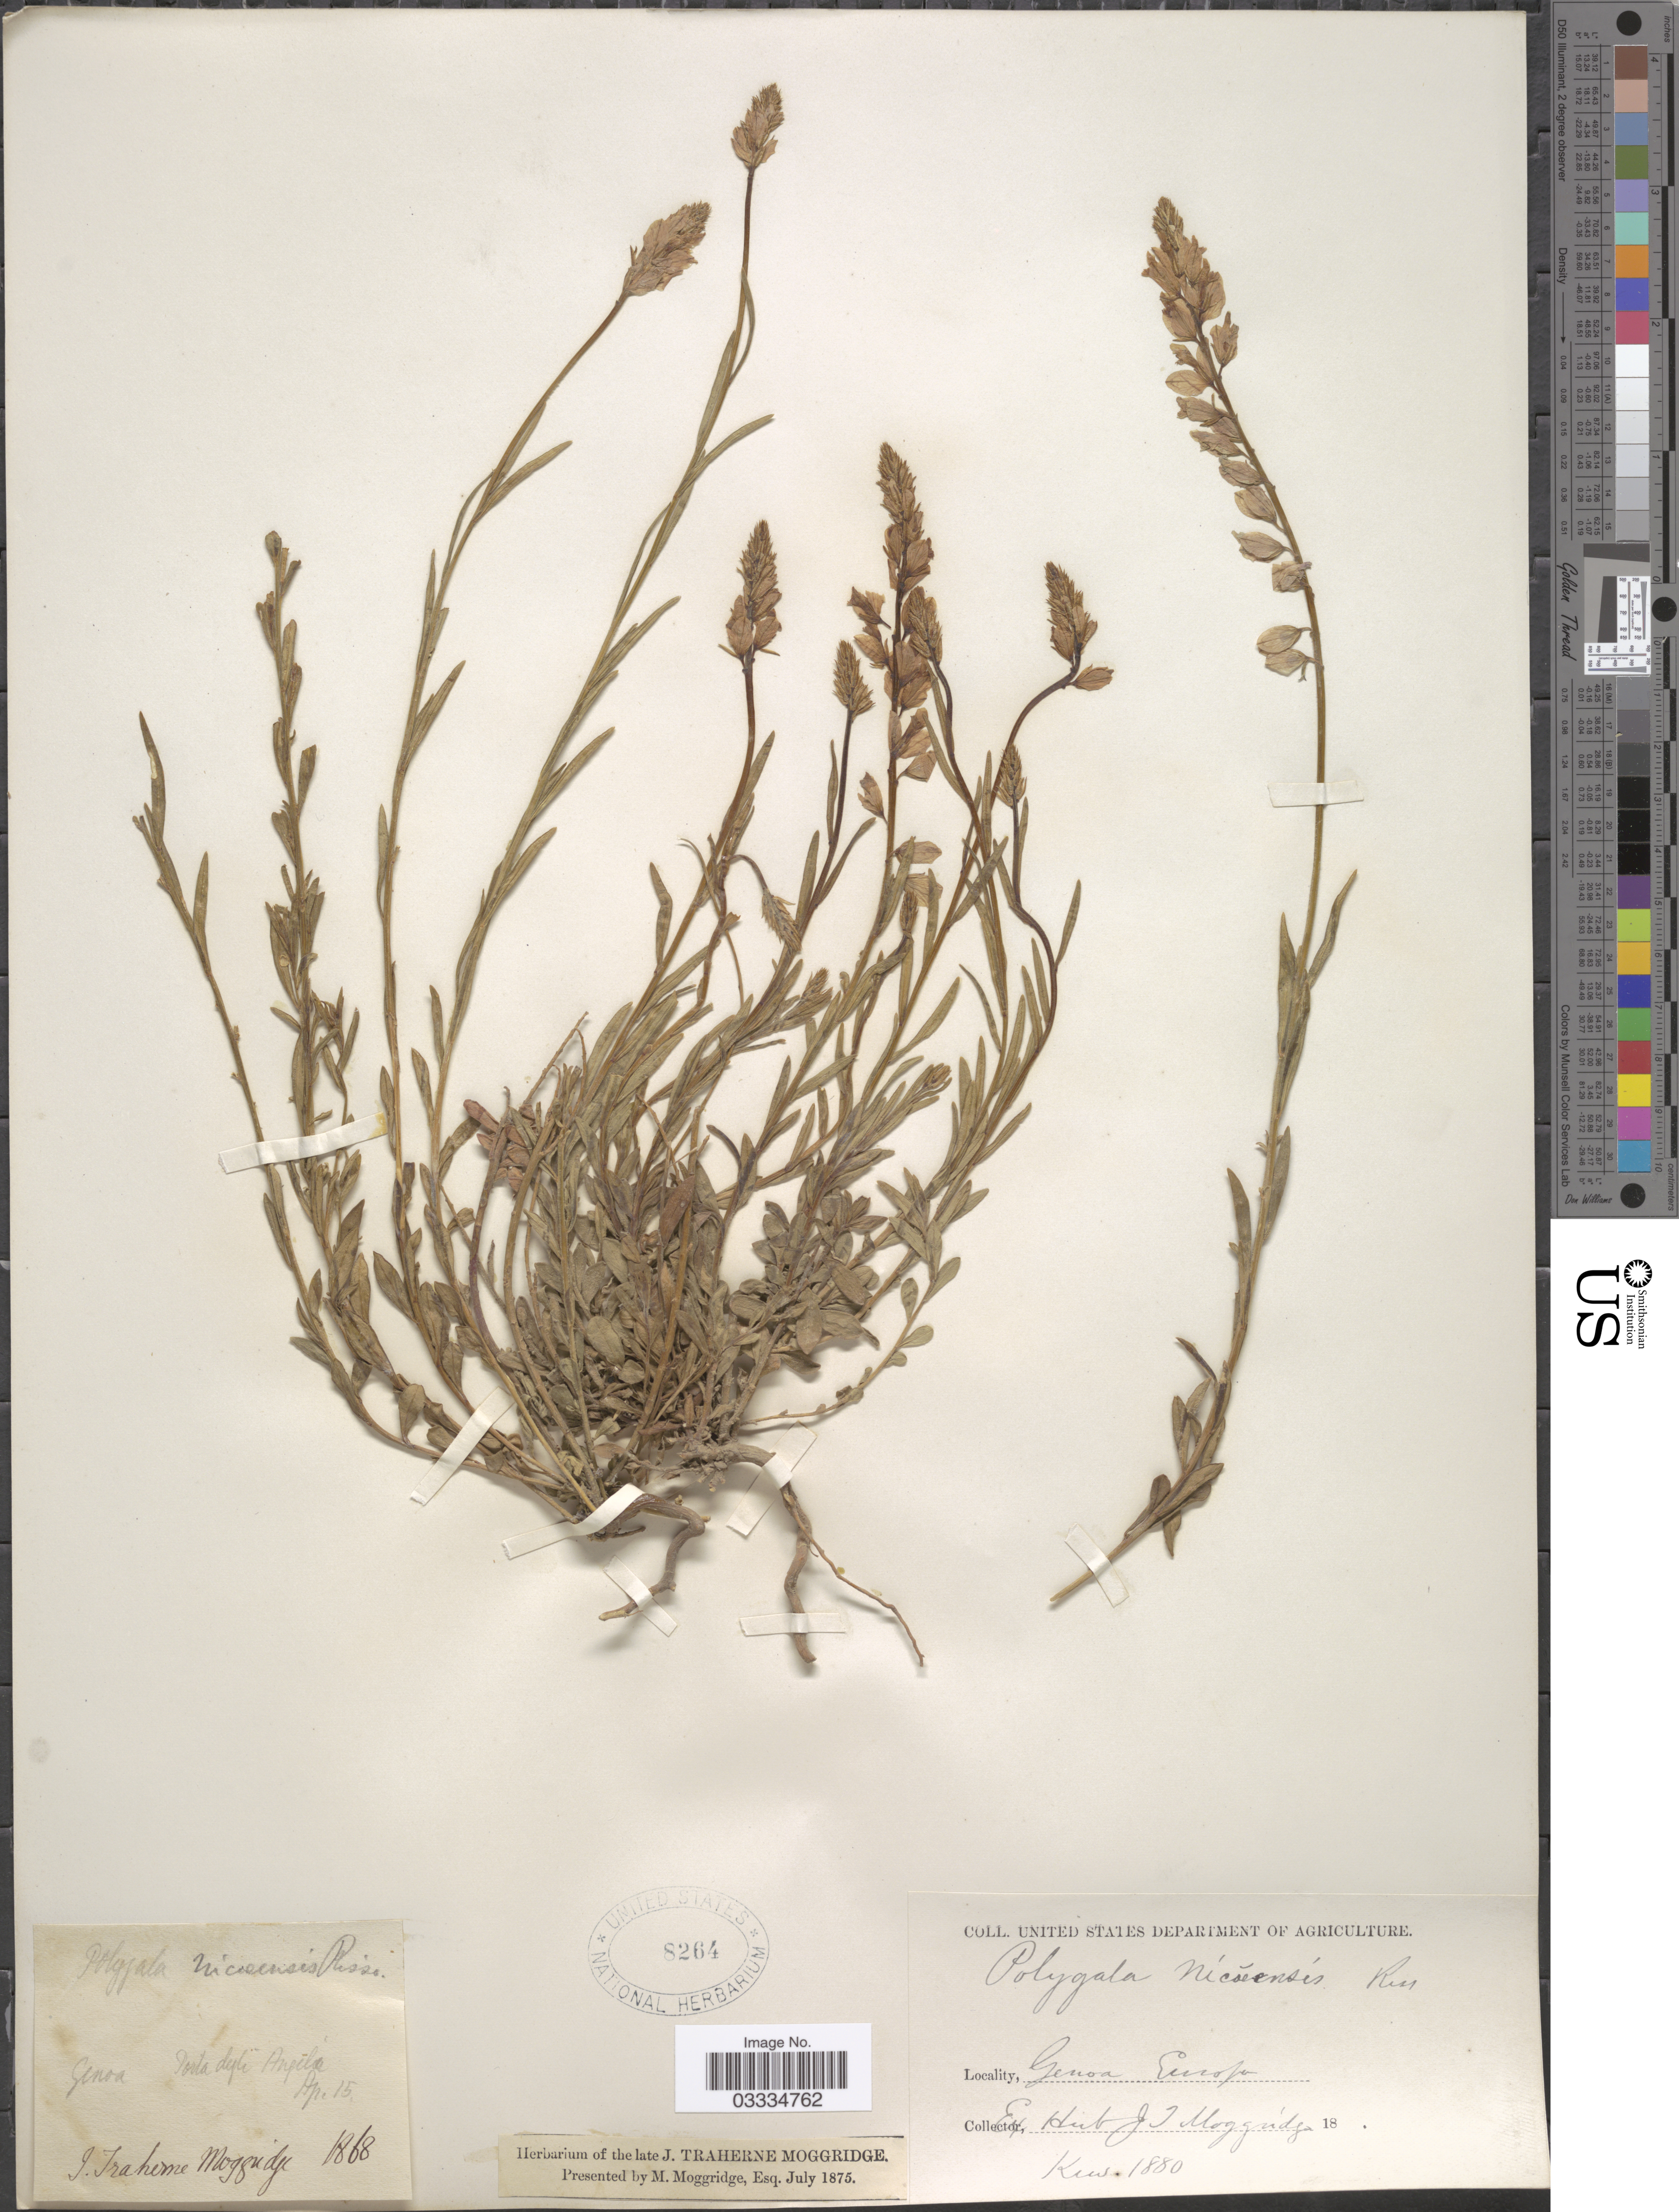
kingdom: Plantae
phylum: Tracheophyta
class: Magnoliopsida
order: Fabales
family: Polygalaceae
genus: Polygala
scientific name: Polygala nicaraguensis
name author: Chodat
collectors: J. T. Moggridge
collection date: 1868-04-15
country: Italy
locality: Genoa. Europe. Porta degli Angeli.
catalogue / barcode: US 8264